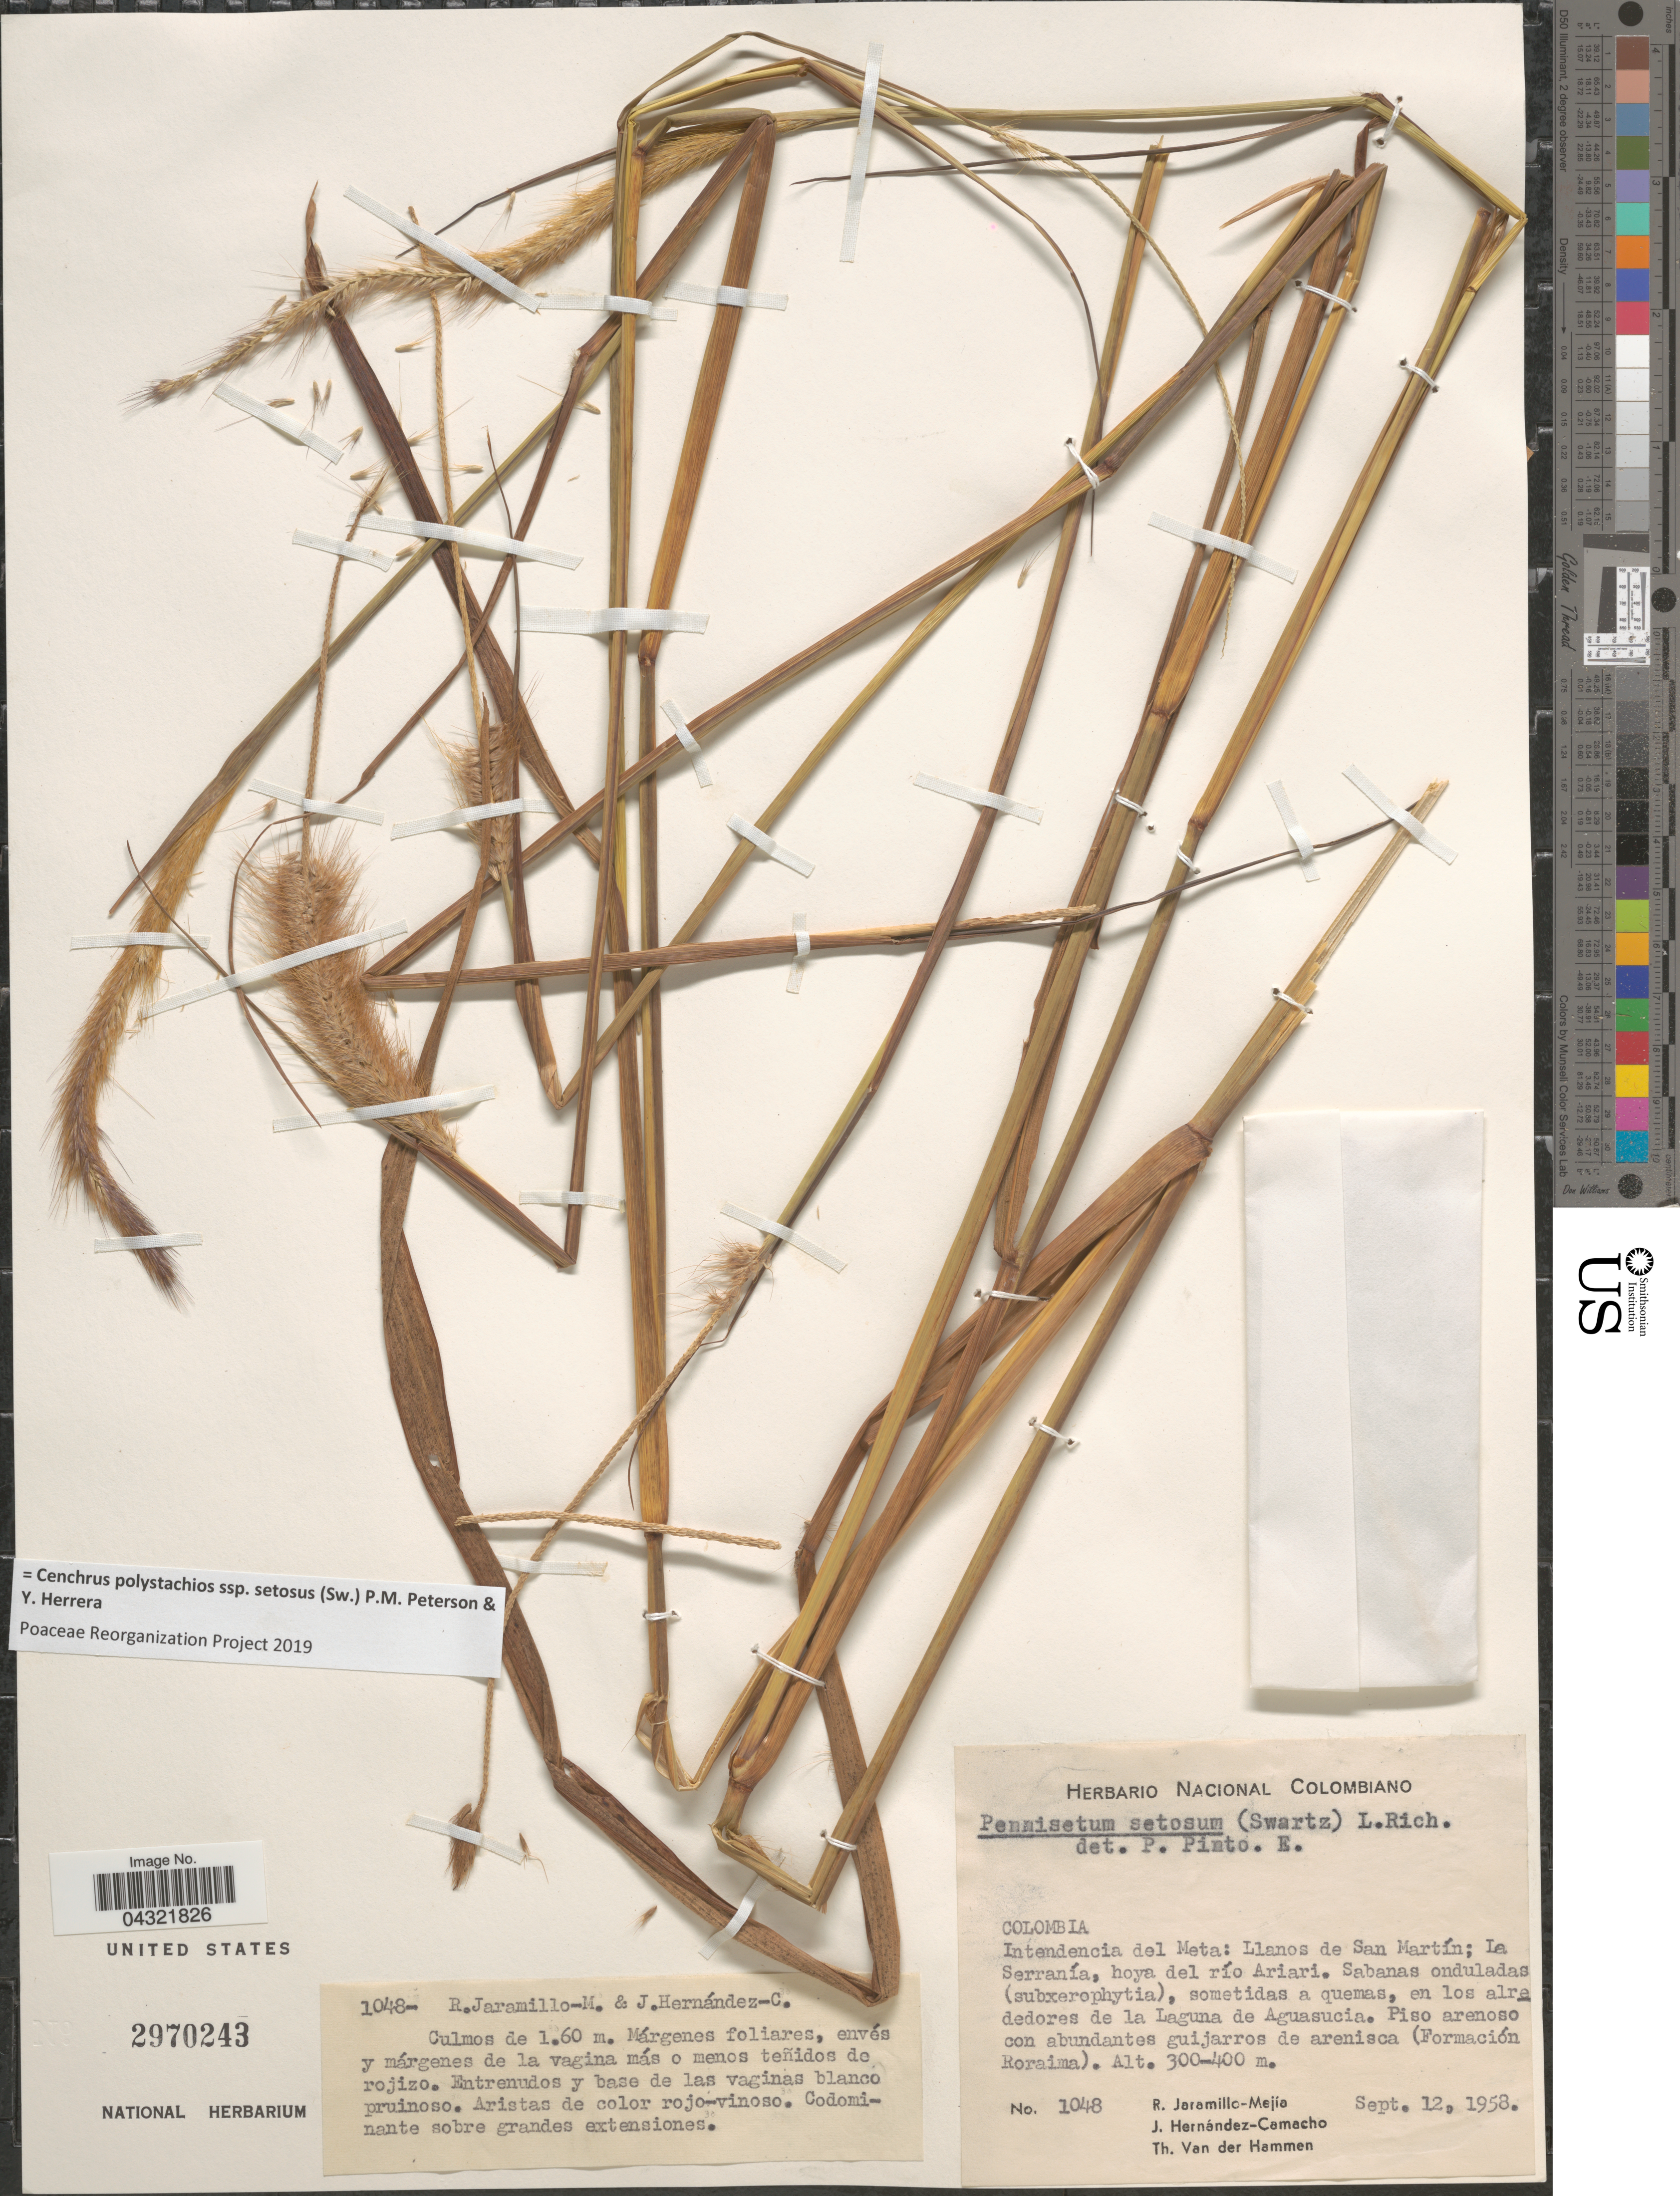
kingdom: Plantae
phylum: Tracheophyta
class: Liliopsida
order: Poales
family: Poaceae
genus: Cenchrus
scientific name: Cenchrus polystachios subsp. setosus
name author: (Sw.) P.M. Peterson & Y. Herrera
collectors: R. Jaramillo M.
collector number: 1048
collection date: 1958-09-12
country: Colombia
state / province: Meta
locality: Intendencia del Meta; Llanos de San Martín; La Serraníam hoya del río Ariari. Sabanas induladas (subxerophytia), sometidas a quemas, en los alrededores de la Laguna de Aguasucia. Piso arenoso con abundantes guijarros de arenisca (Formación Roraima).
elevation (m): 300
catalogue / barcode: US 2970243